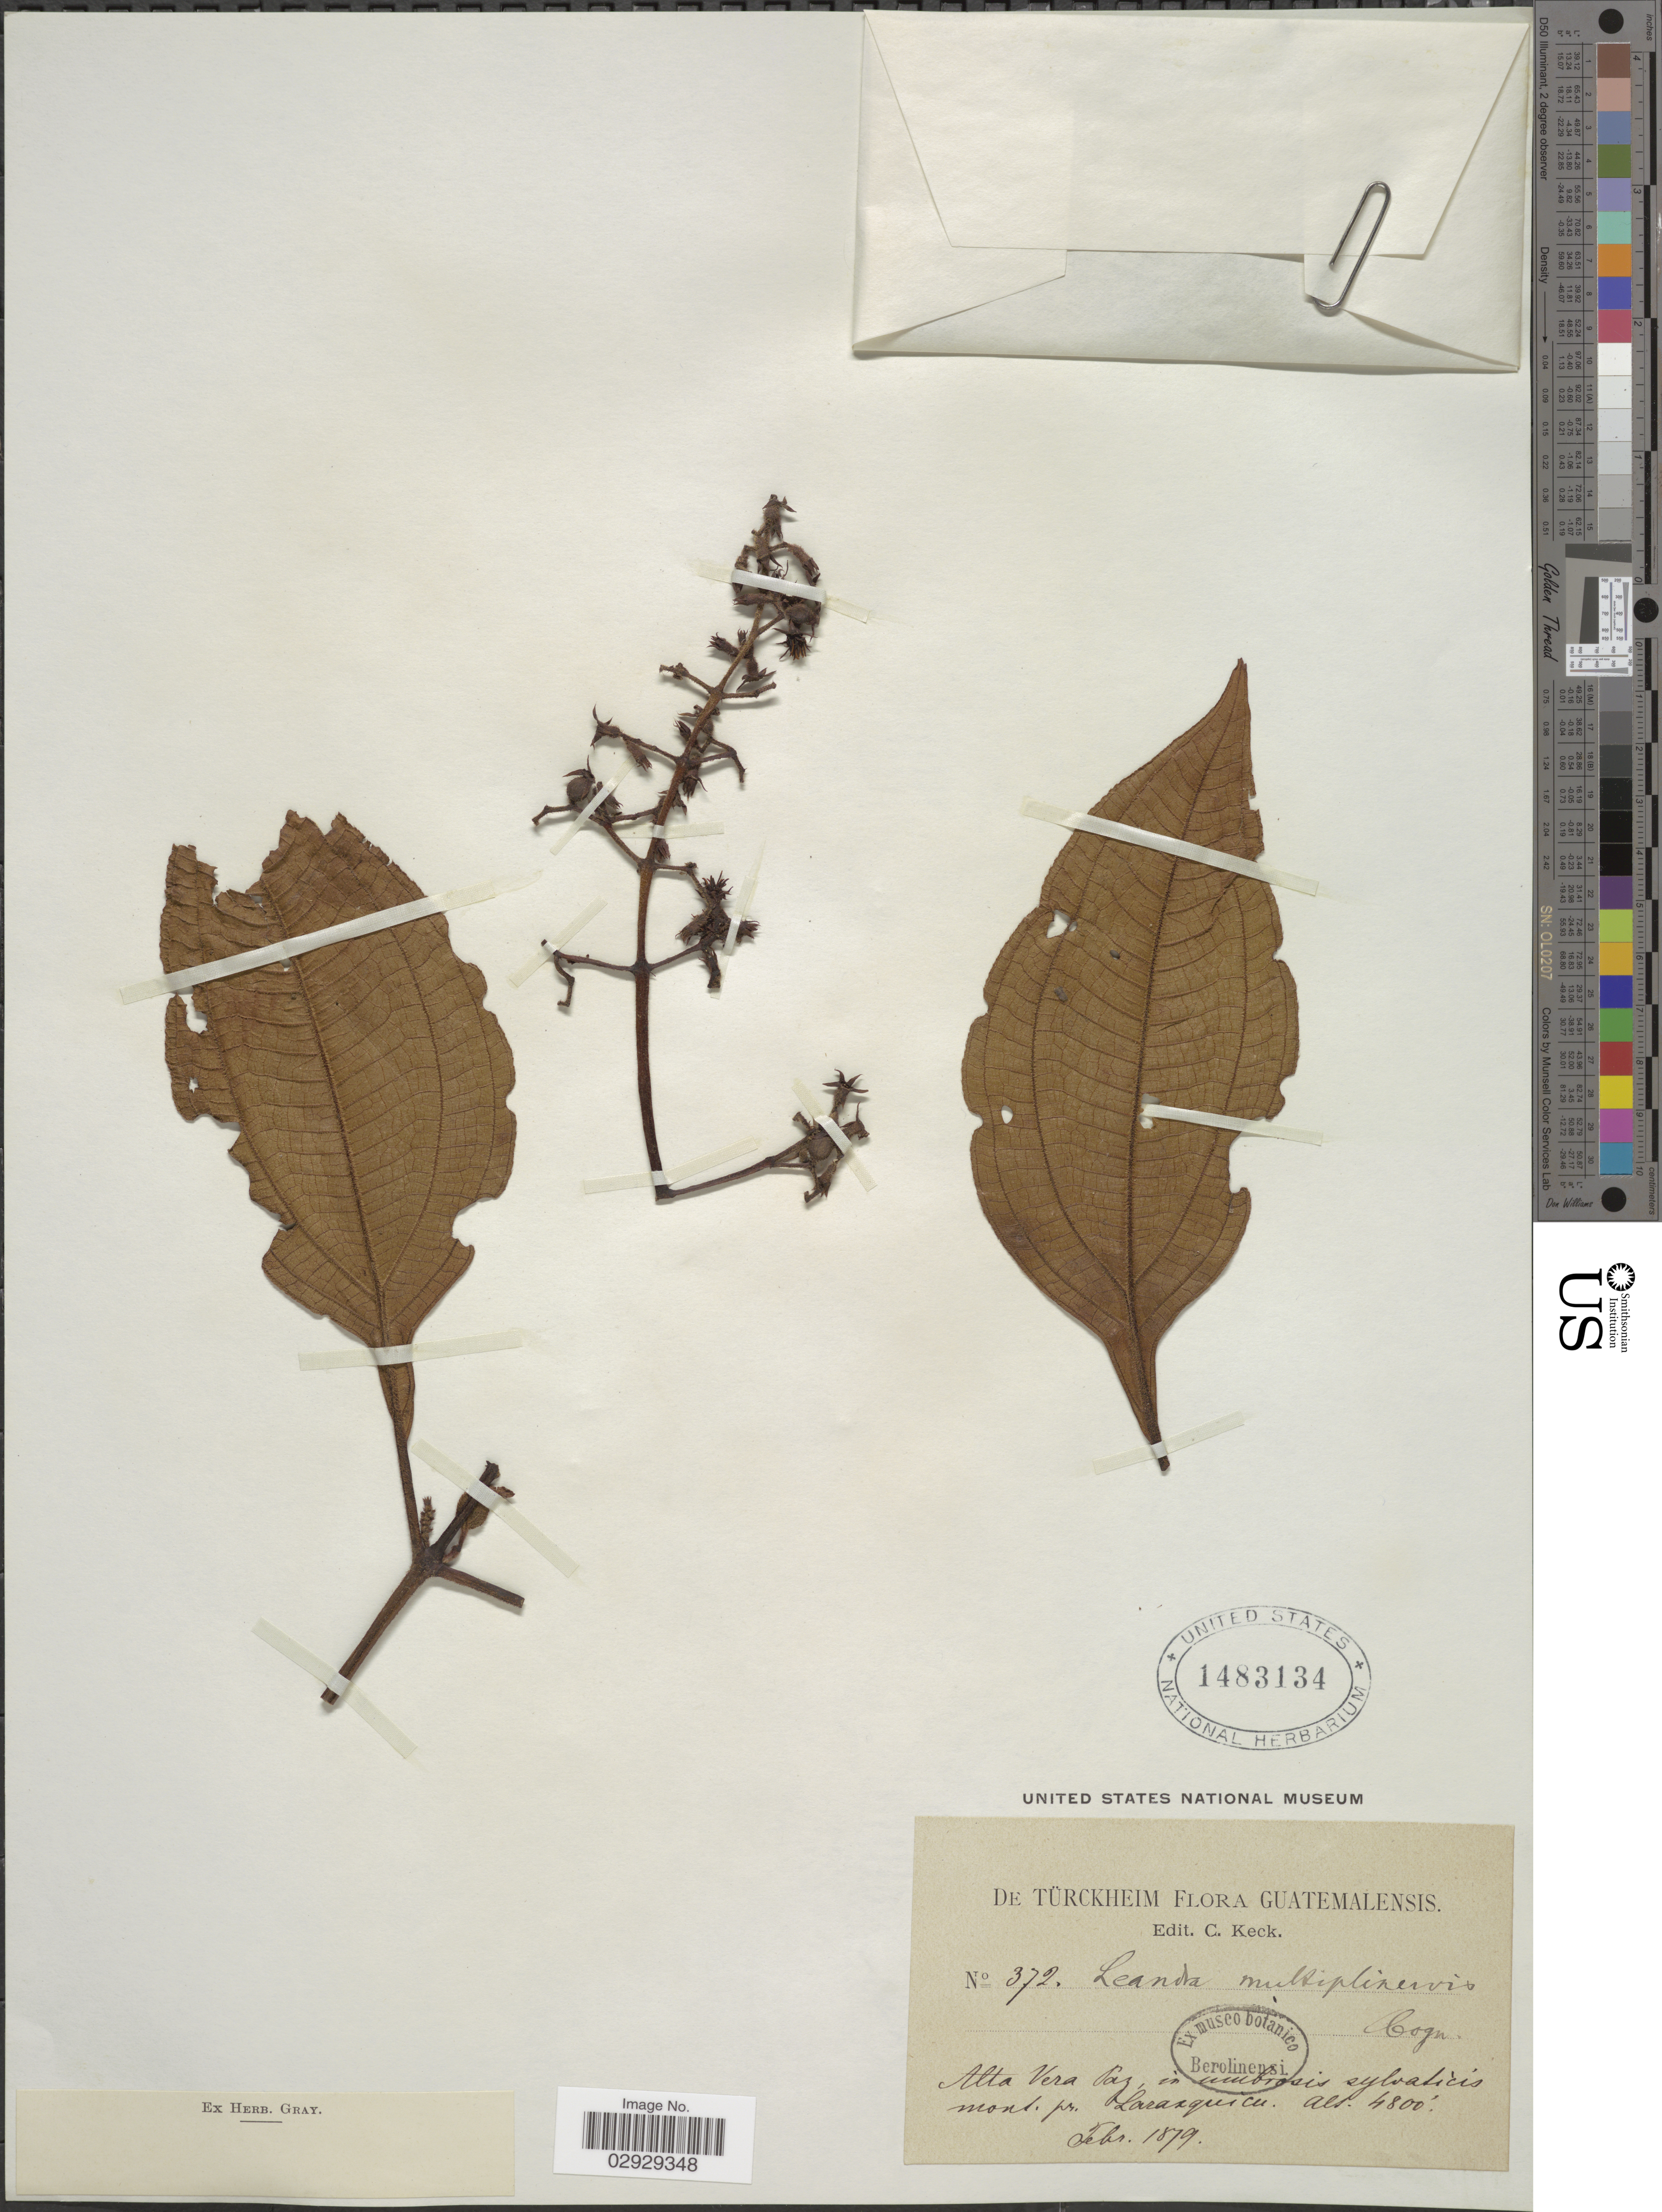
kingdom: Plantae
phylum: Tracheophyta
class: Magnoliopsida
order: Myrtales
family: Melastomataceae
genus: Leandra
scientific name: Leandra multiplinervis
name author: (Naudin) Cogn.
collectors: -. De Türckheim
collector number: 372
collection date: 1879-02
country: Guatemala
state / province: Alta Verapaz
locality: in umbrosis sylvaticis mont. pr. Laraxquicu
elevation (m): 1463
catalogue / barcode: US 1483134